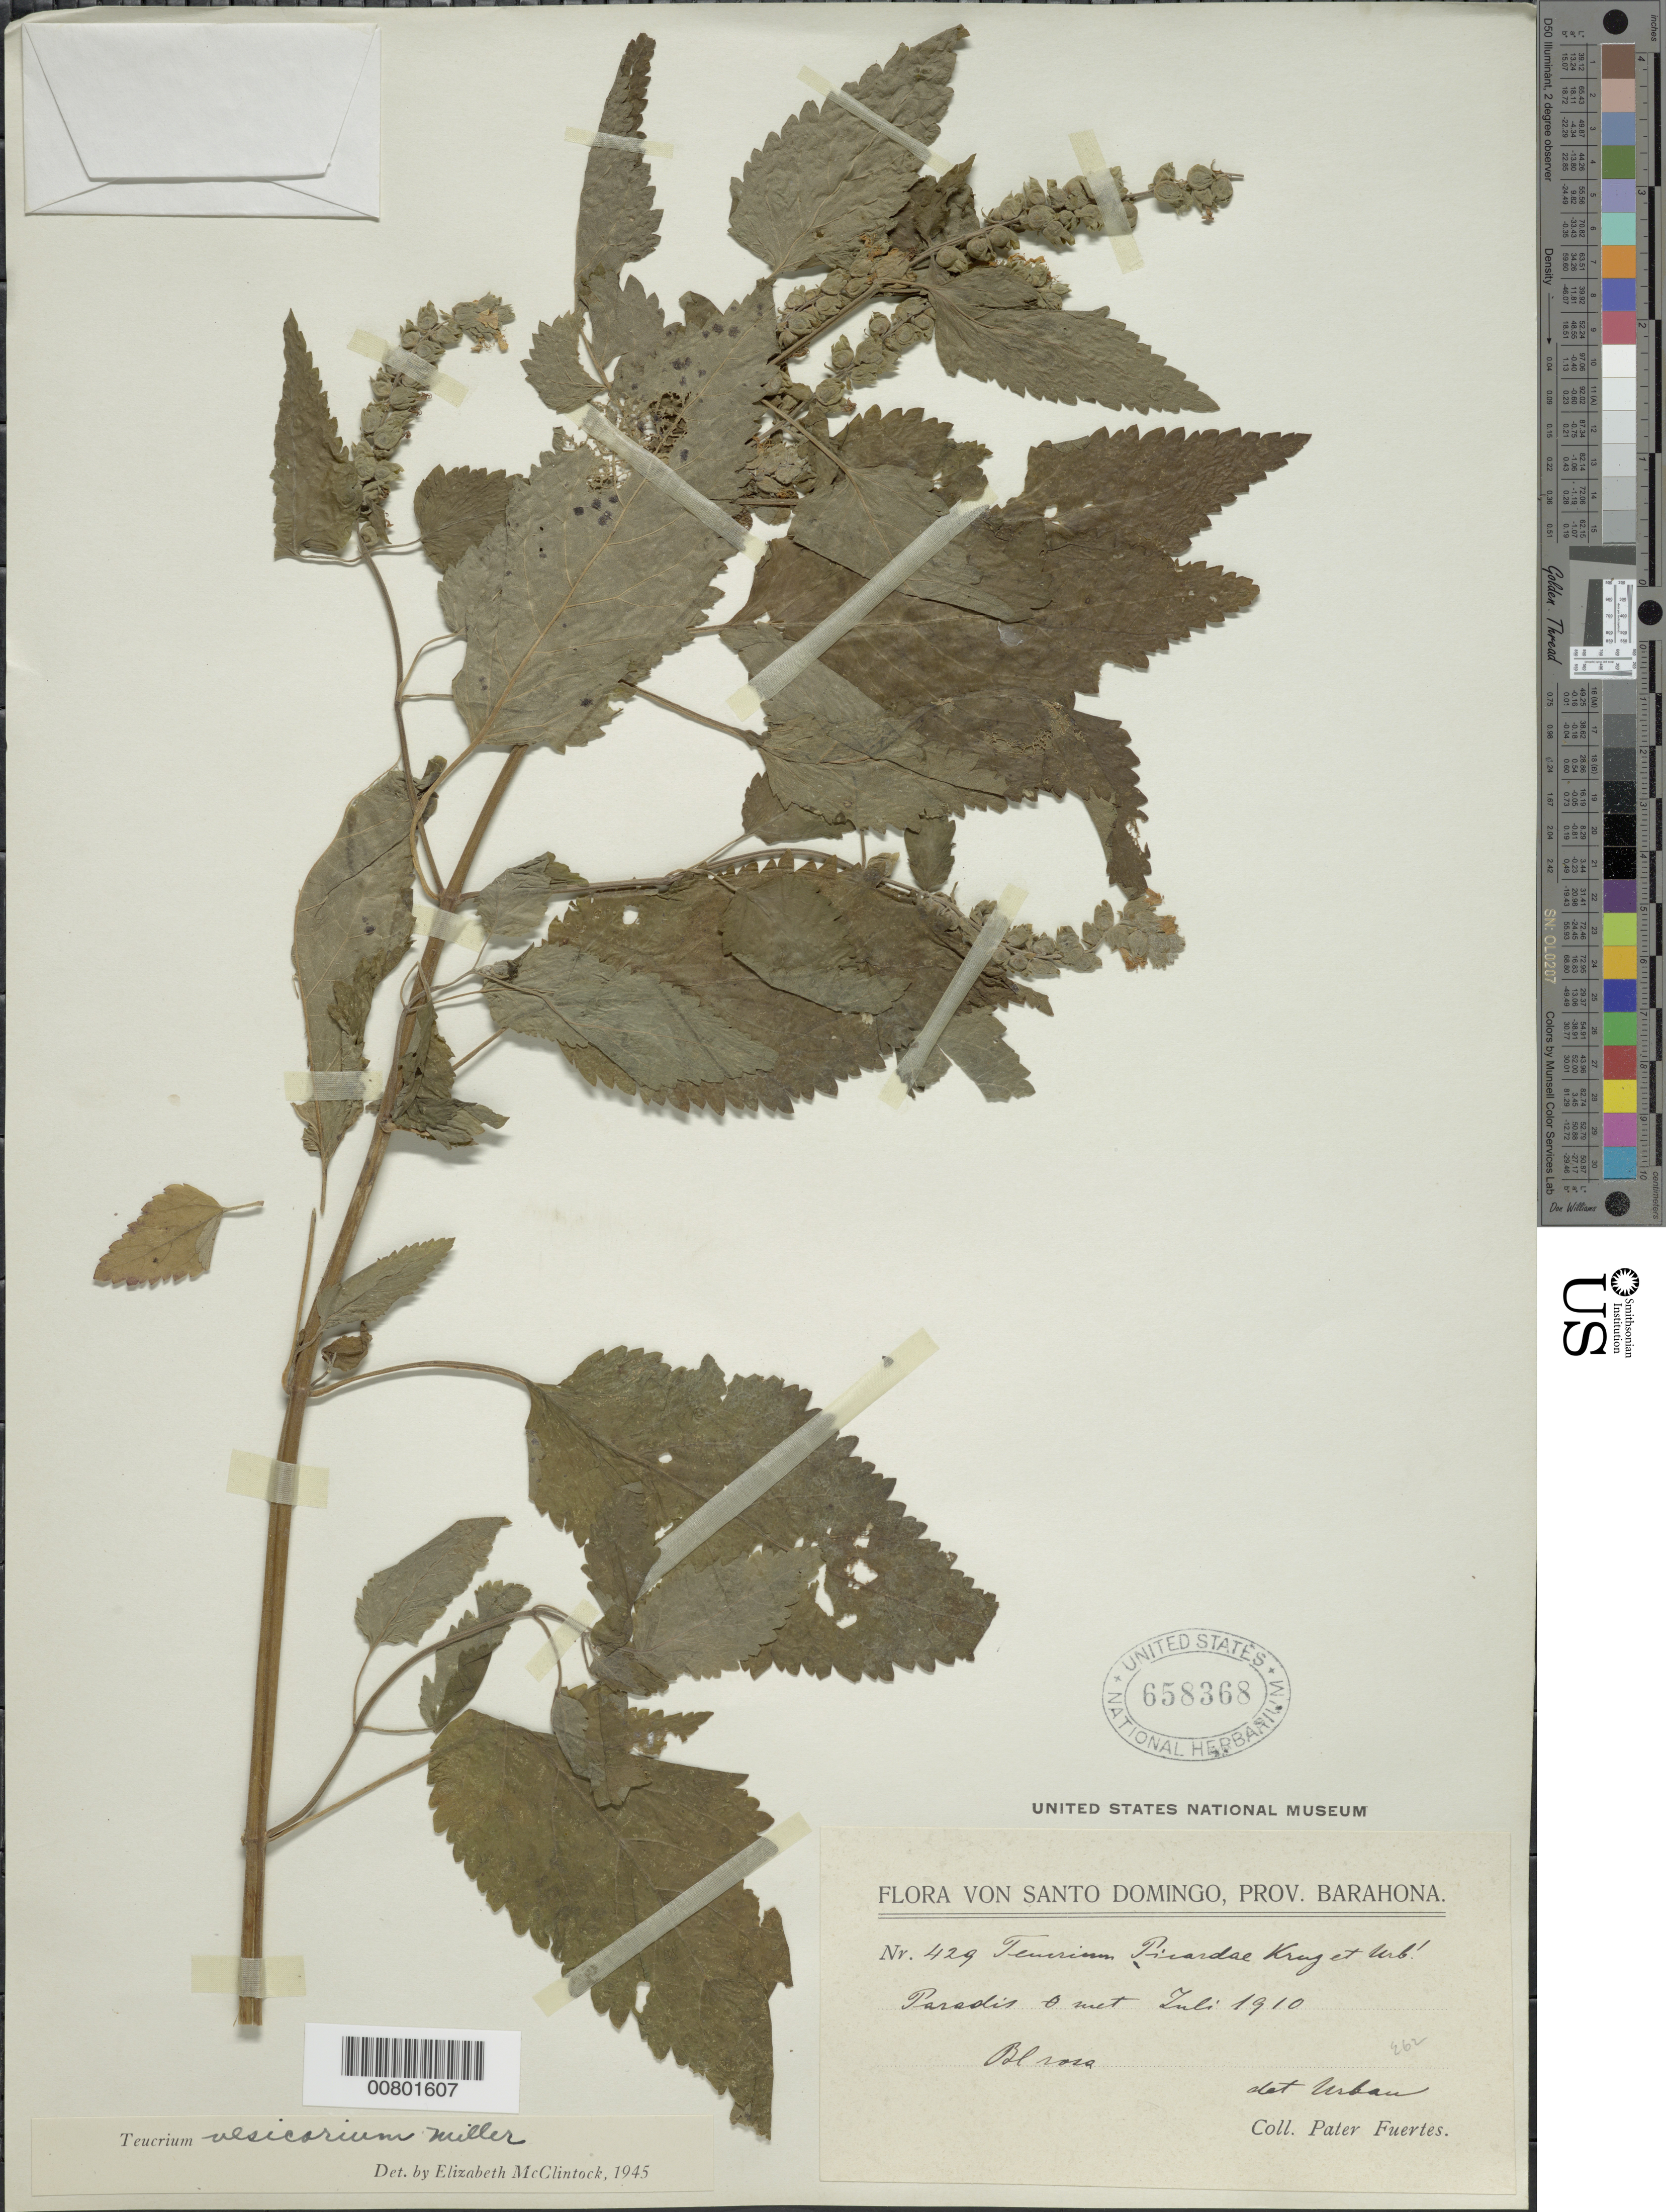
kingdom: Plantae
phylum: Tracheophyta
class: Magnoliopsida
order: Lamiales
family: Lamiaceae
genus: Teucrium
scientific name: Teucrium vesicarium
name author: Mill.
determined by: McClintock, E.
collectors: M. D. Fuertes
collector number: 429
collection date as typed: Jul 1910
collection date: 1910-07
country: Dominican Republic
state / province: Barahona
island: Hispaniola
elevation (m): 0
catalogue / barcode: US 658368